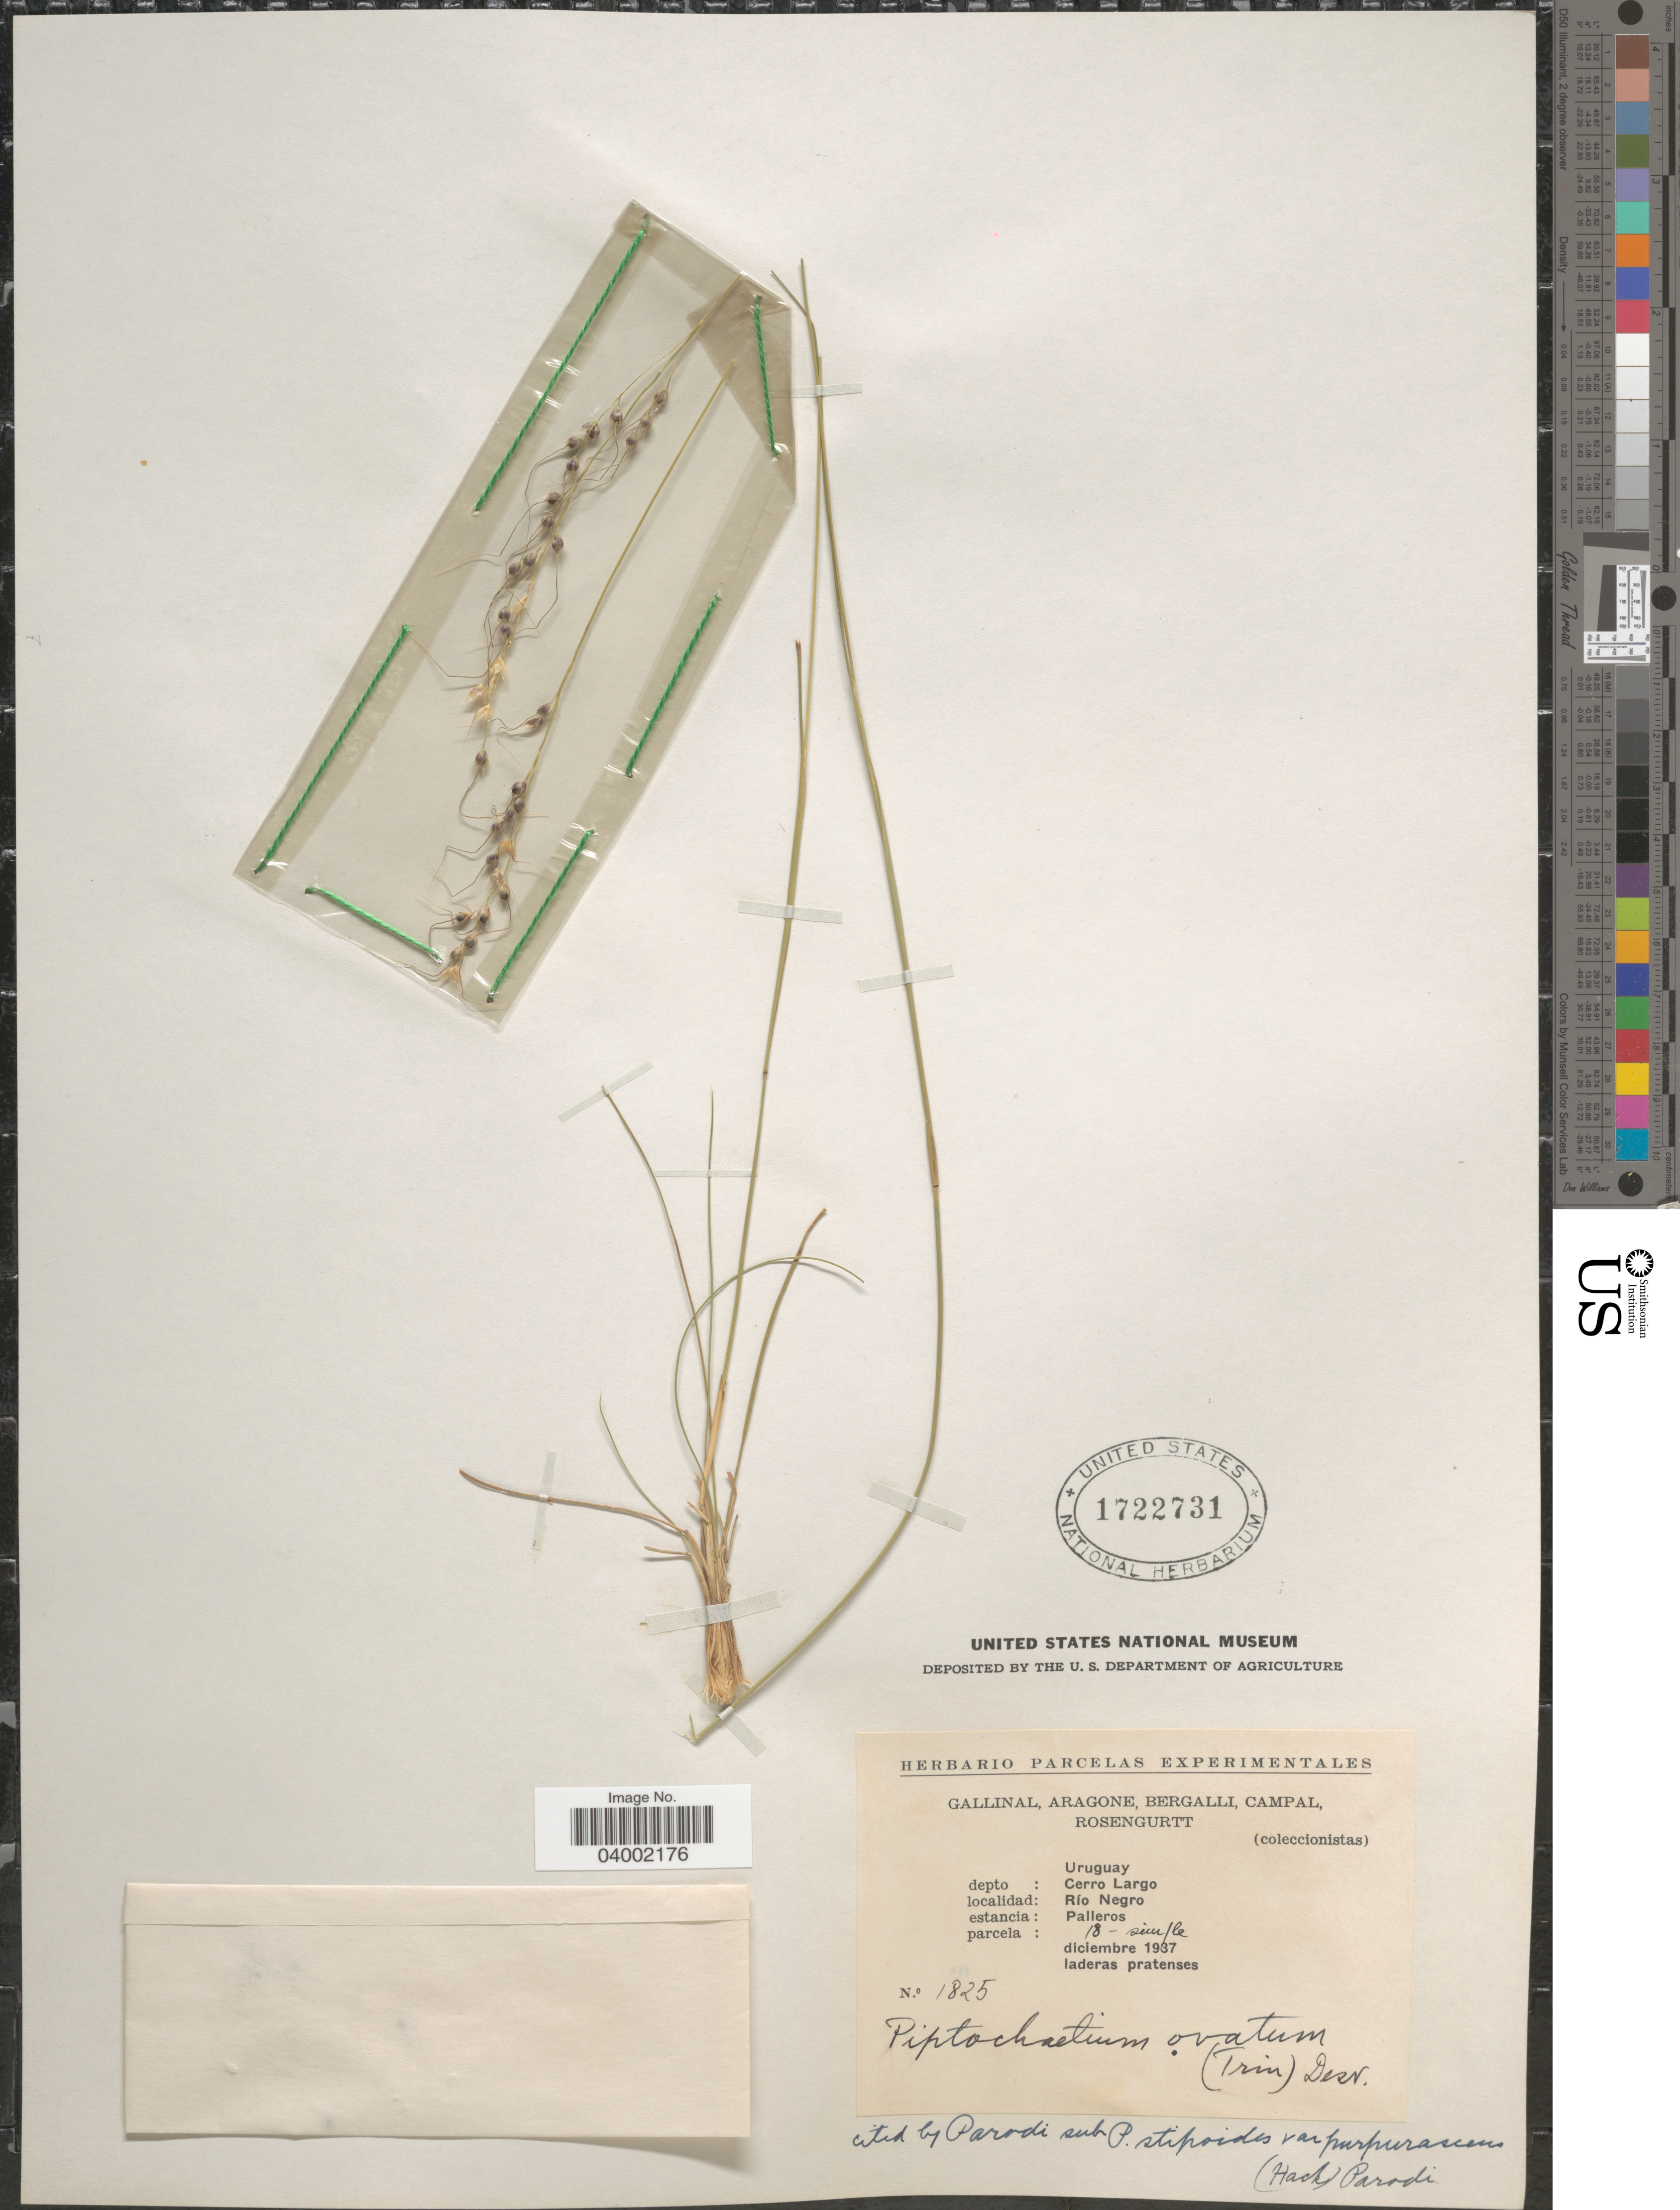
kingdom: Plantae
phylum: Tracheophyta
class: Liliopsida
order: Poales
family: Poaceae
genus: Piptochaetium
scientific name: Piptochaetium stipoides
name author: (Trin. & Rupr.) Hack. & Arechav.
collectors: -. Gallinal, -- Aragone, -- Bergalli, -- Campal & Rosengurtt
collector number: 1825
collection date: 1937-12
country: Uruguay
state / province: Cerro Largo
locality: Depto: Cerro Largo. Río Negro. Estancia: Palleros. Parcela: 18 - simple.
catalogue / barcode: US 1722731